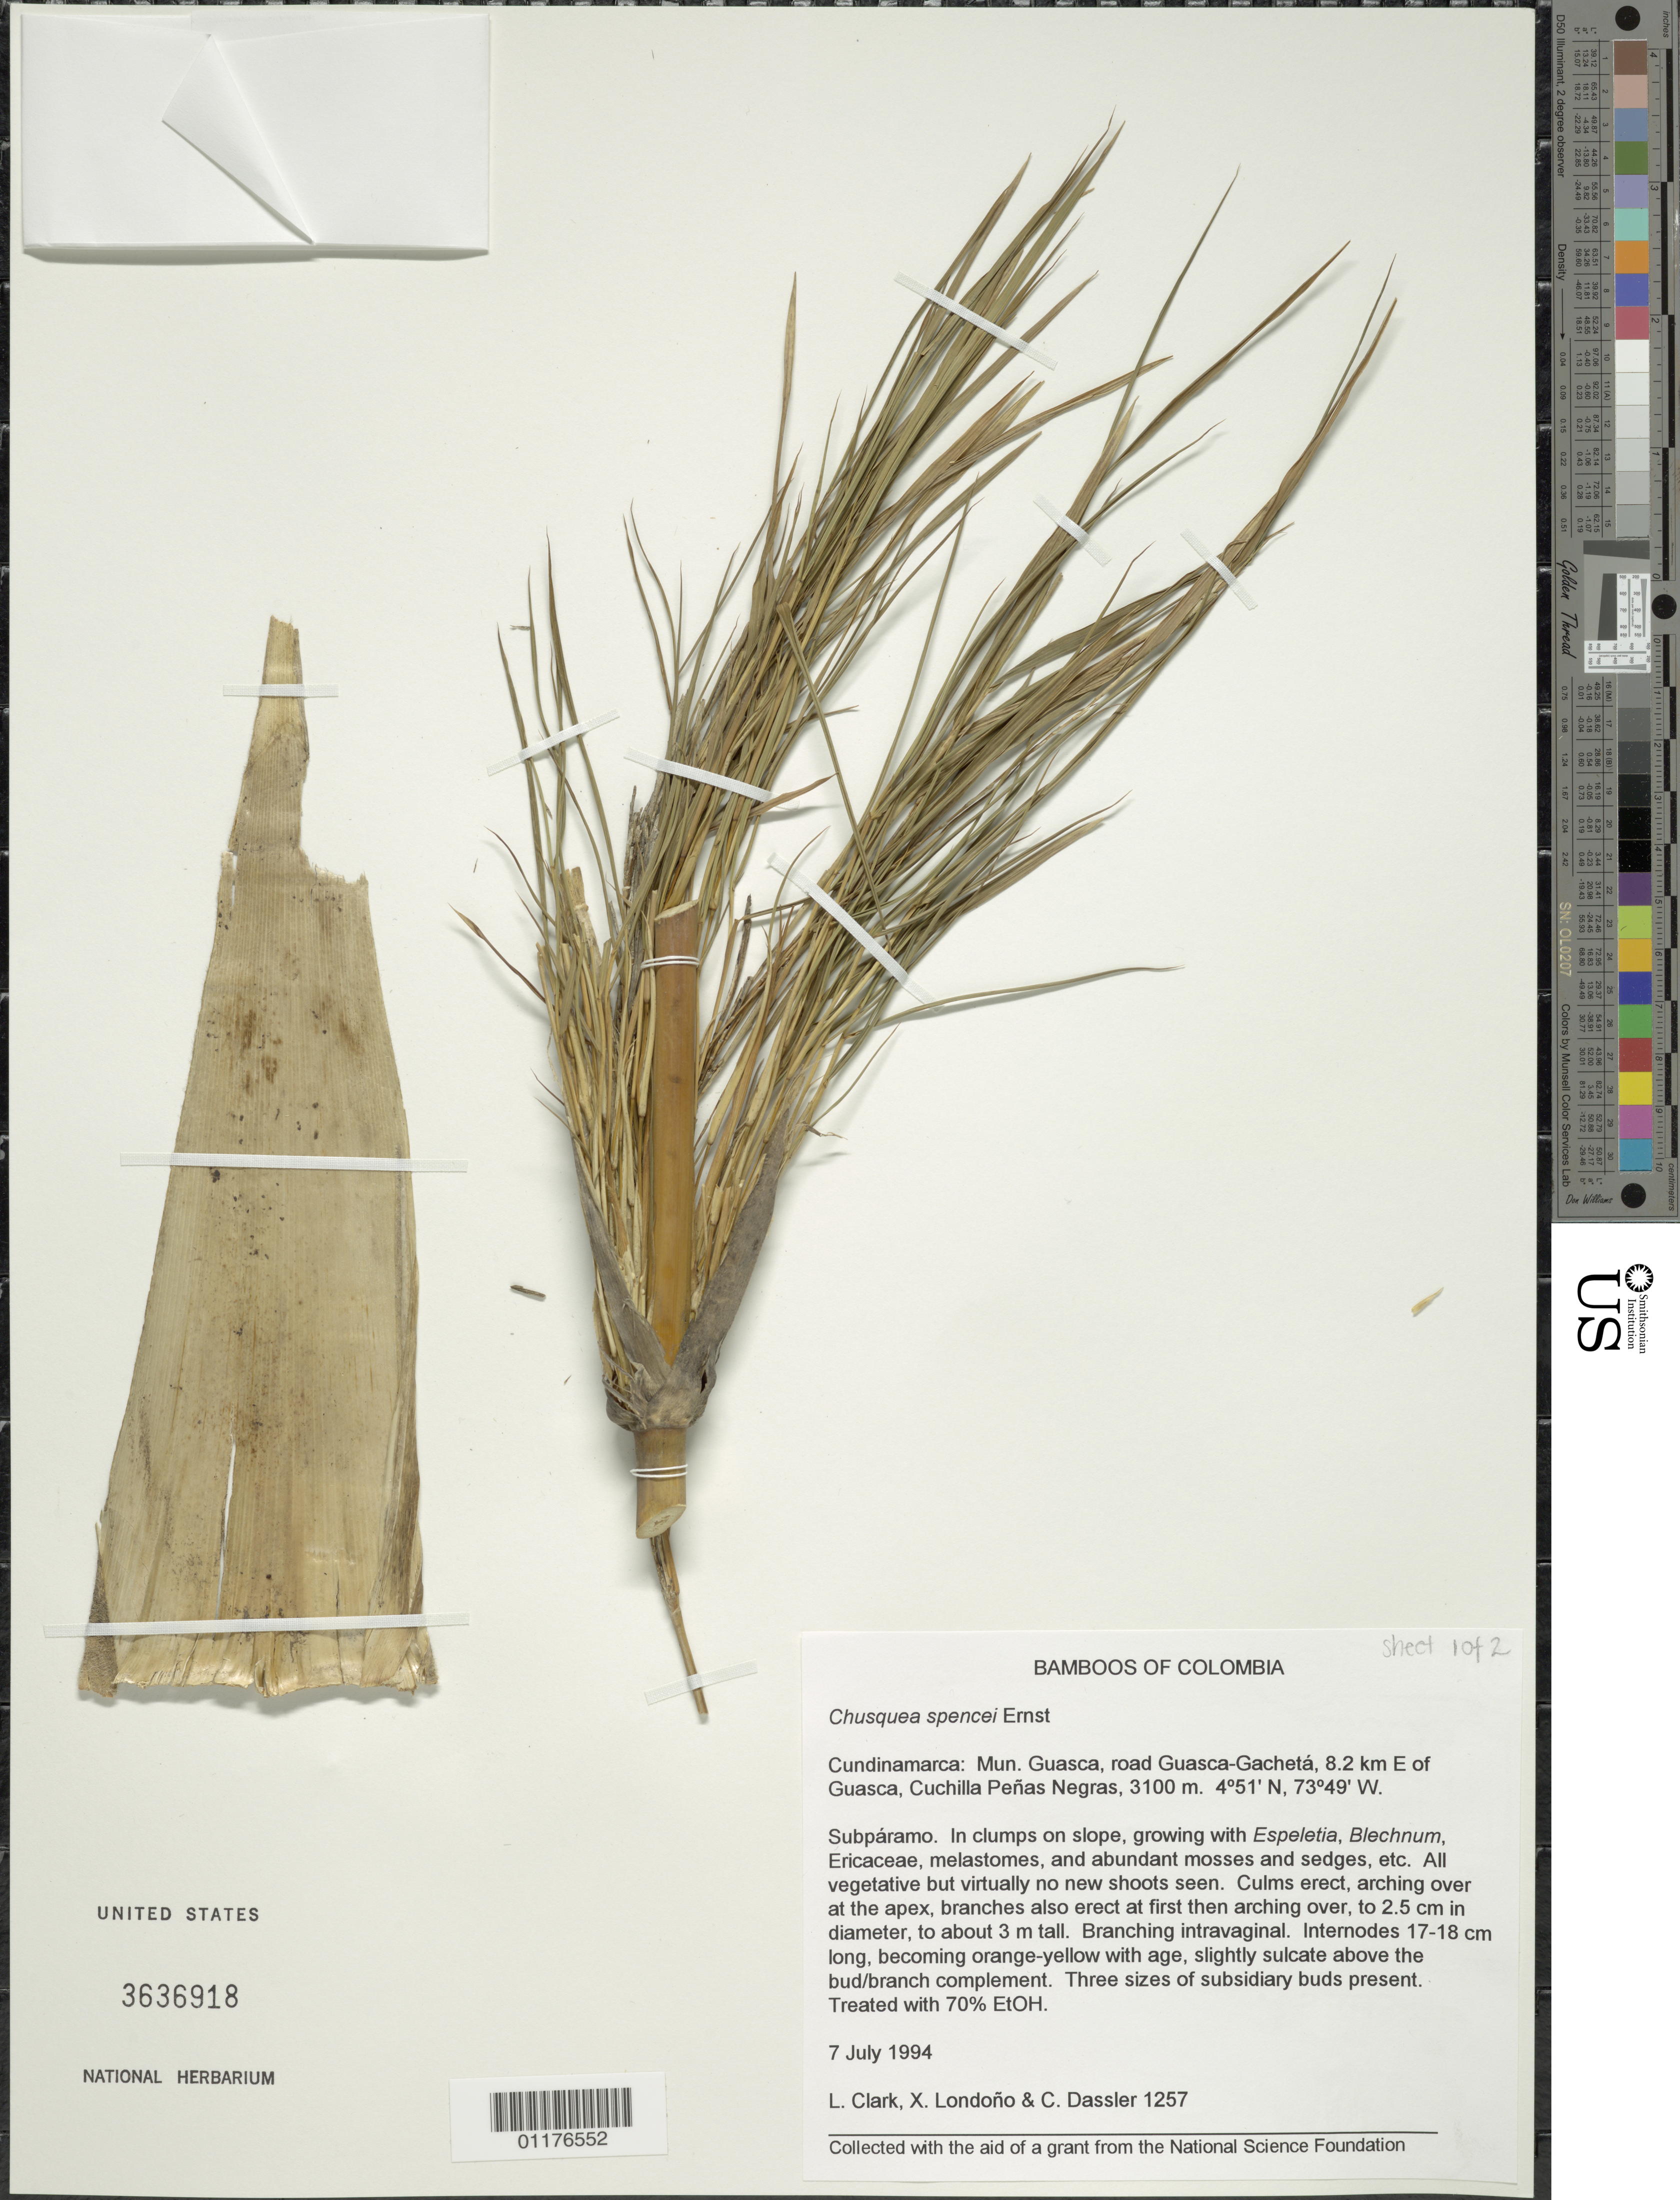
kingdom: Plantae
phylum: Tracheophyta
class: Liliopsida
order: Poales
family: Poaceae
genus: Chusquea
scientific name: Chusquea spencei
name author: Ernst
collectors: L. G. Clark, X. Londoño & C. Dassler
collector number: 1257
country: Colombia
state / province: Cundinamarca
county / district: Guasca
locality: Road Guasca-Gacheta, E of Guasca, Cuchilla Penas Negras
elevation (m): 3100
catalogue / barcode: US 3636918